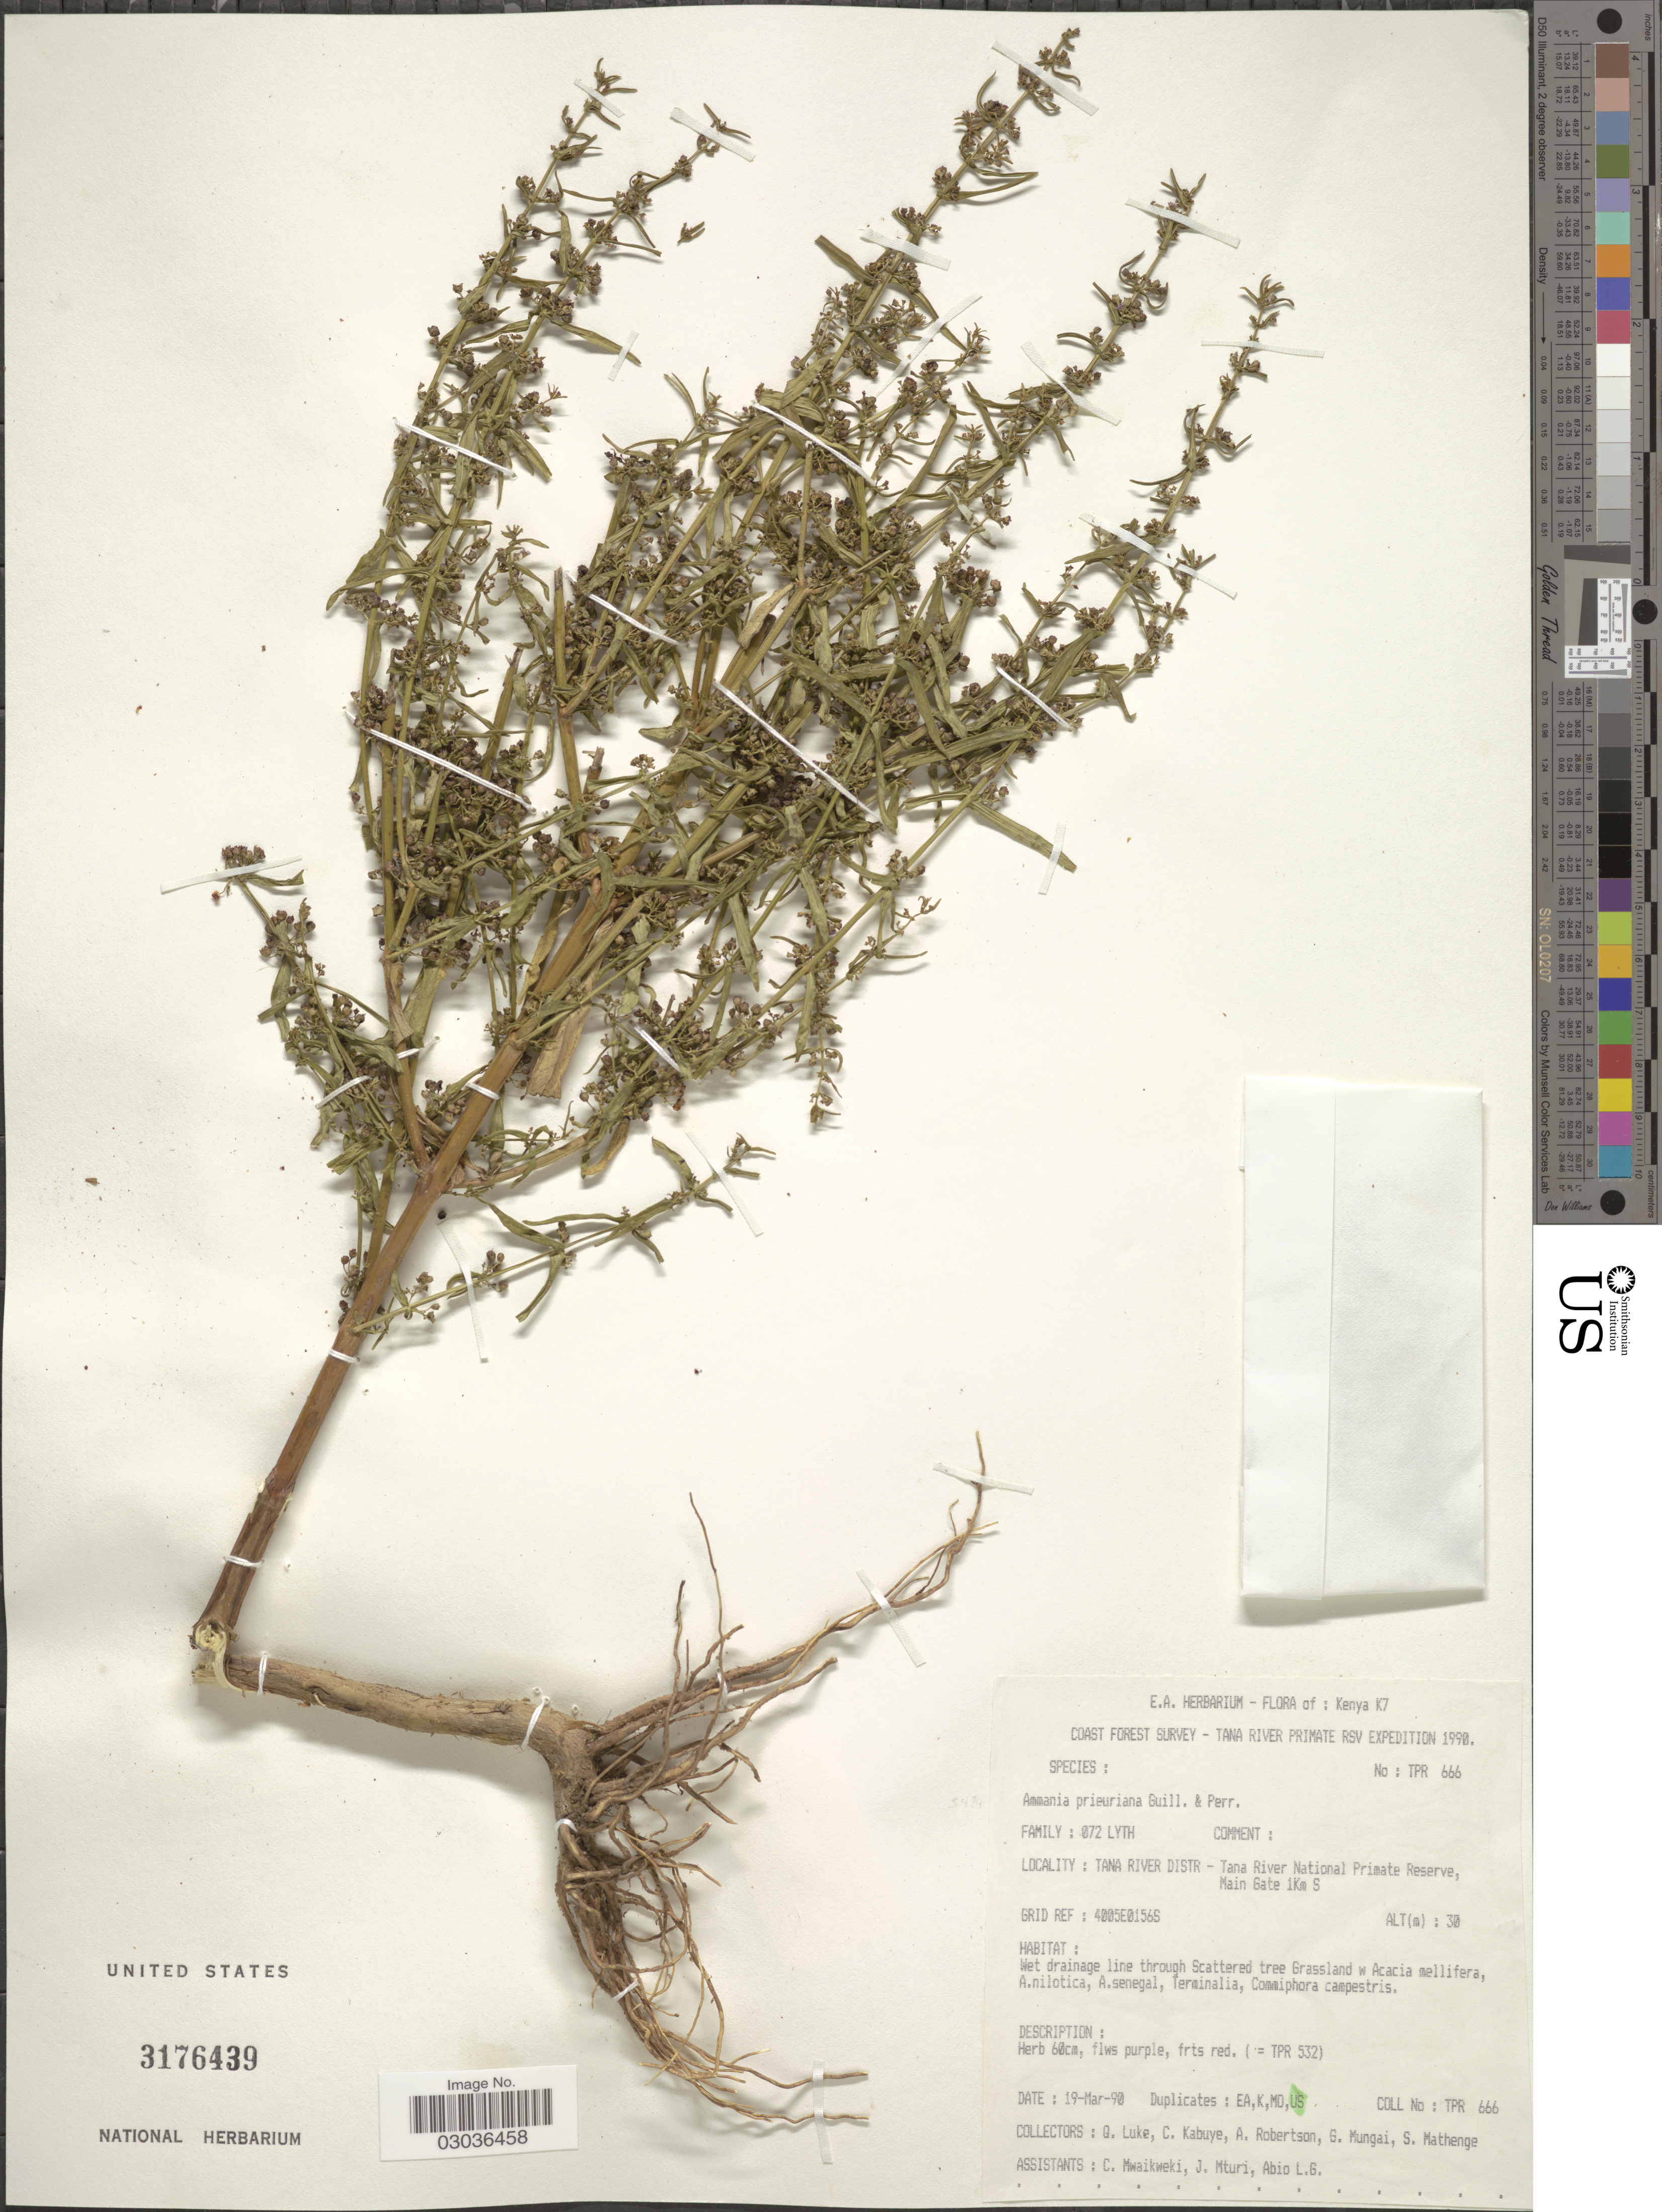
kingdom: Plantae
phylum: Tracheophyta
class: Magnoliopsida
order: Myrtales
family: Lythraceae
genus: Ammannia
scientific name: Ammannia prieuriana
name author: Guill. & Perr.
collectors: Q. Luke, C. Kabuye, A. Robertson, G. Mungai & S. Mathenge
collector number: TPR666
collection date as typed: Transcribed d/m/y: 19/3/90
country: Kenya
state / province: Tana River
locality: Tana River Distr - Tana River National Primate Reserve, Main Gate 1Km S. Grid Ref: 4005E0156S.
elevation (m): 30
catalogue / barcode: US 3176439